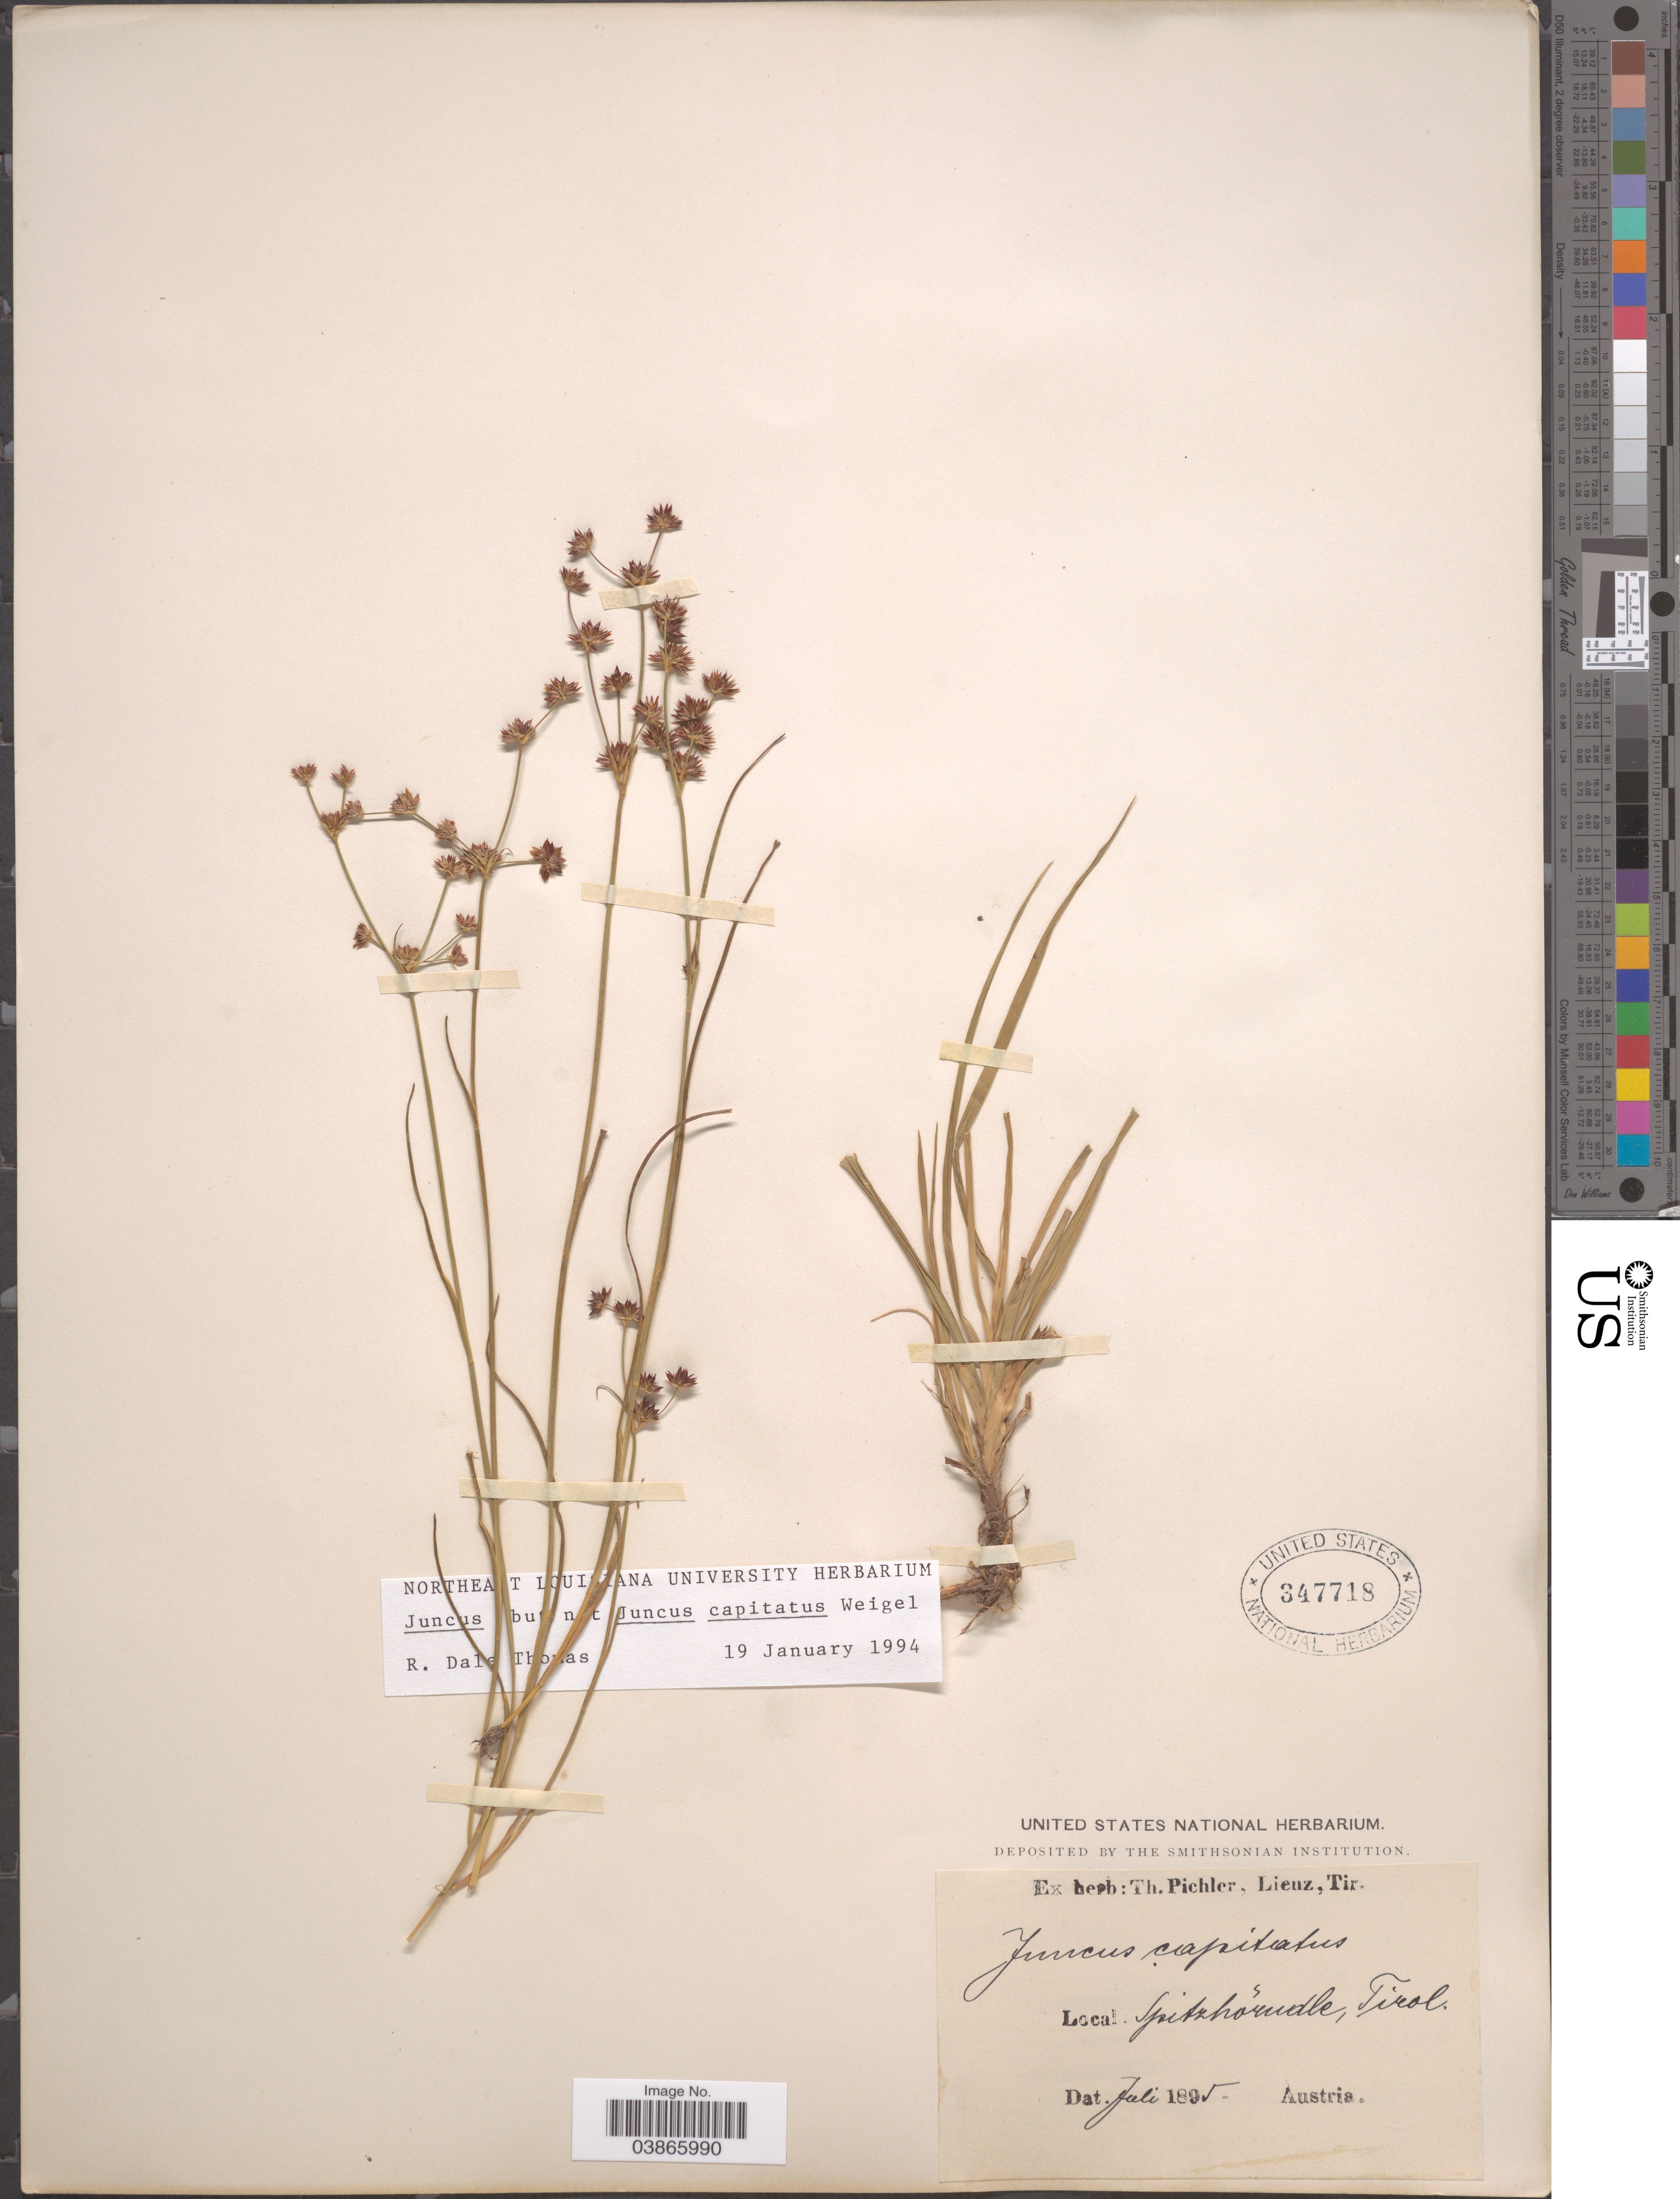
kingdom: Plantae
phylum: Tracheophyta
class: Liliopsida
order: Poales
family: Juncaceae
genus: Juncus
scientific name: Juncus sp.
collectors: ex herb. T. Pichler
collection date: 1895-07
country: Austria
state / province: Tirol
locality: Spitzhorndle. [interpreted]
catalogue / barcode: US 347718